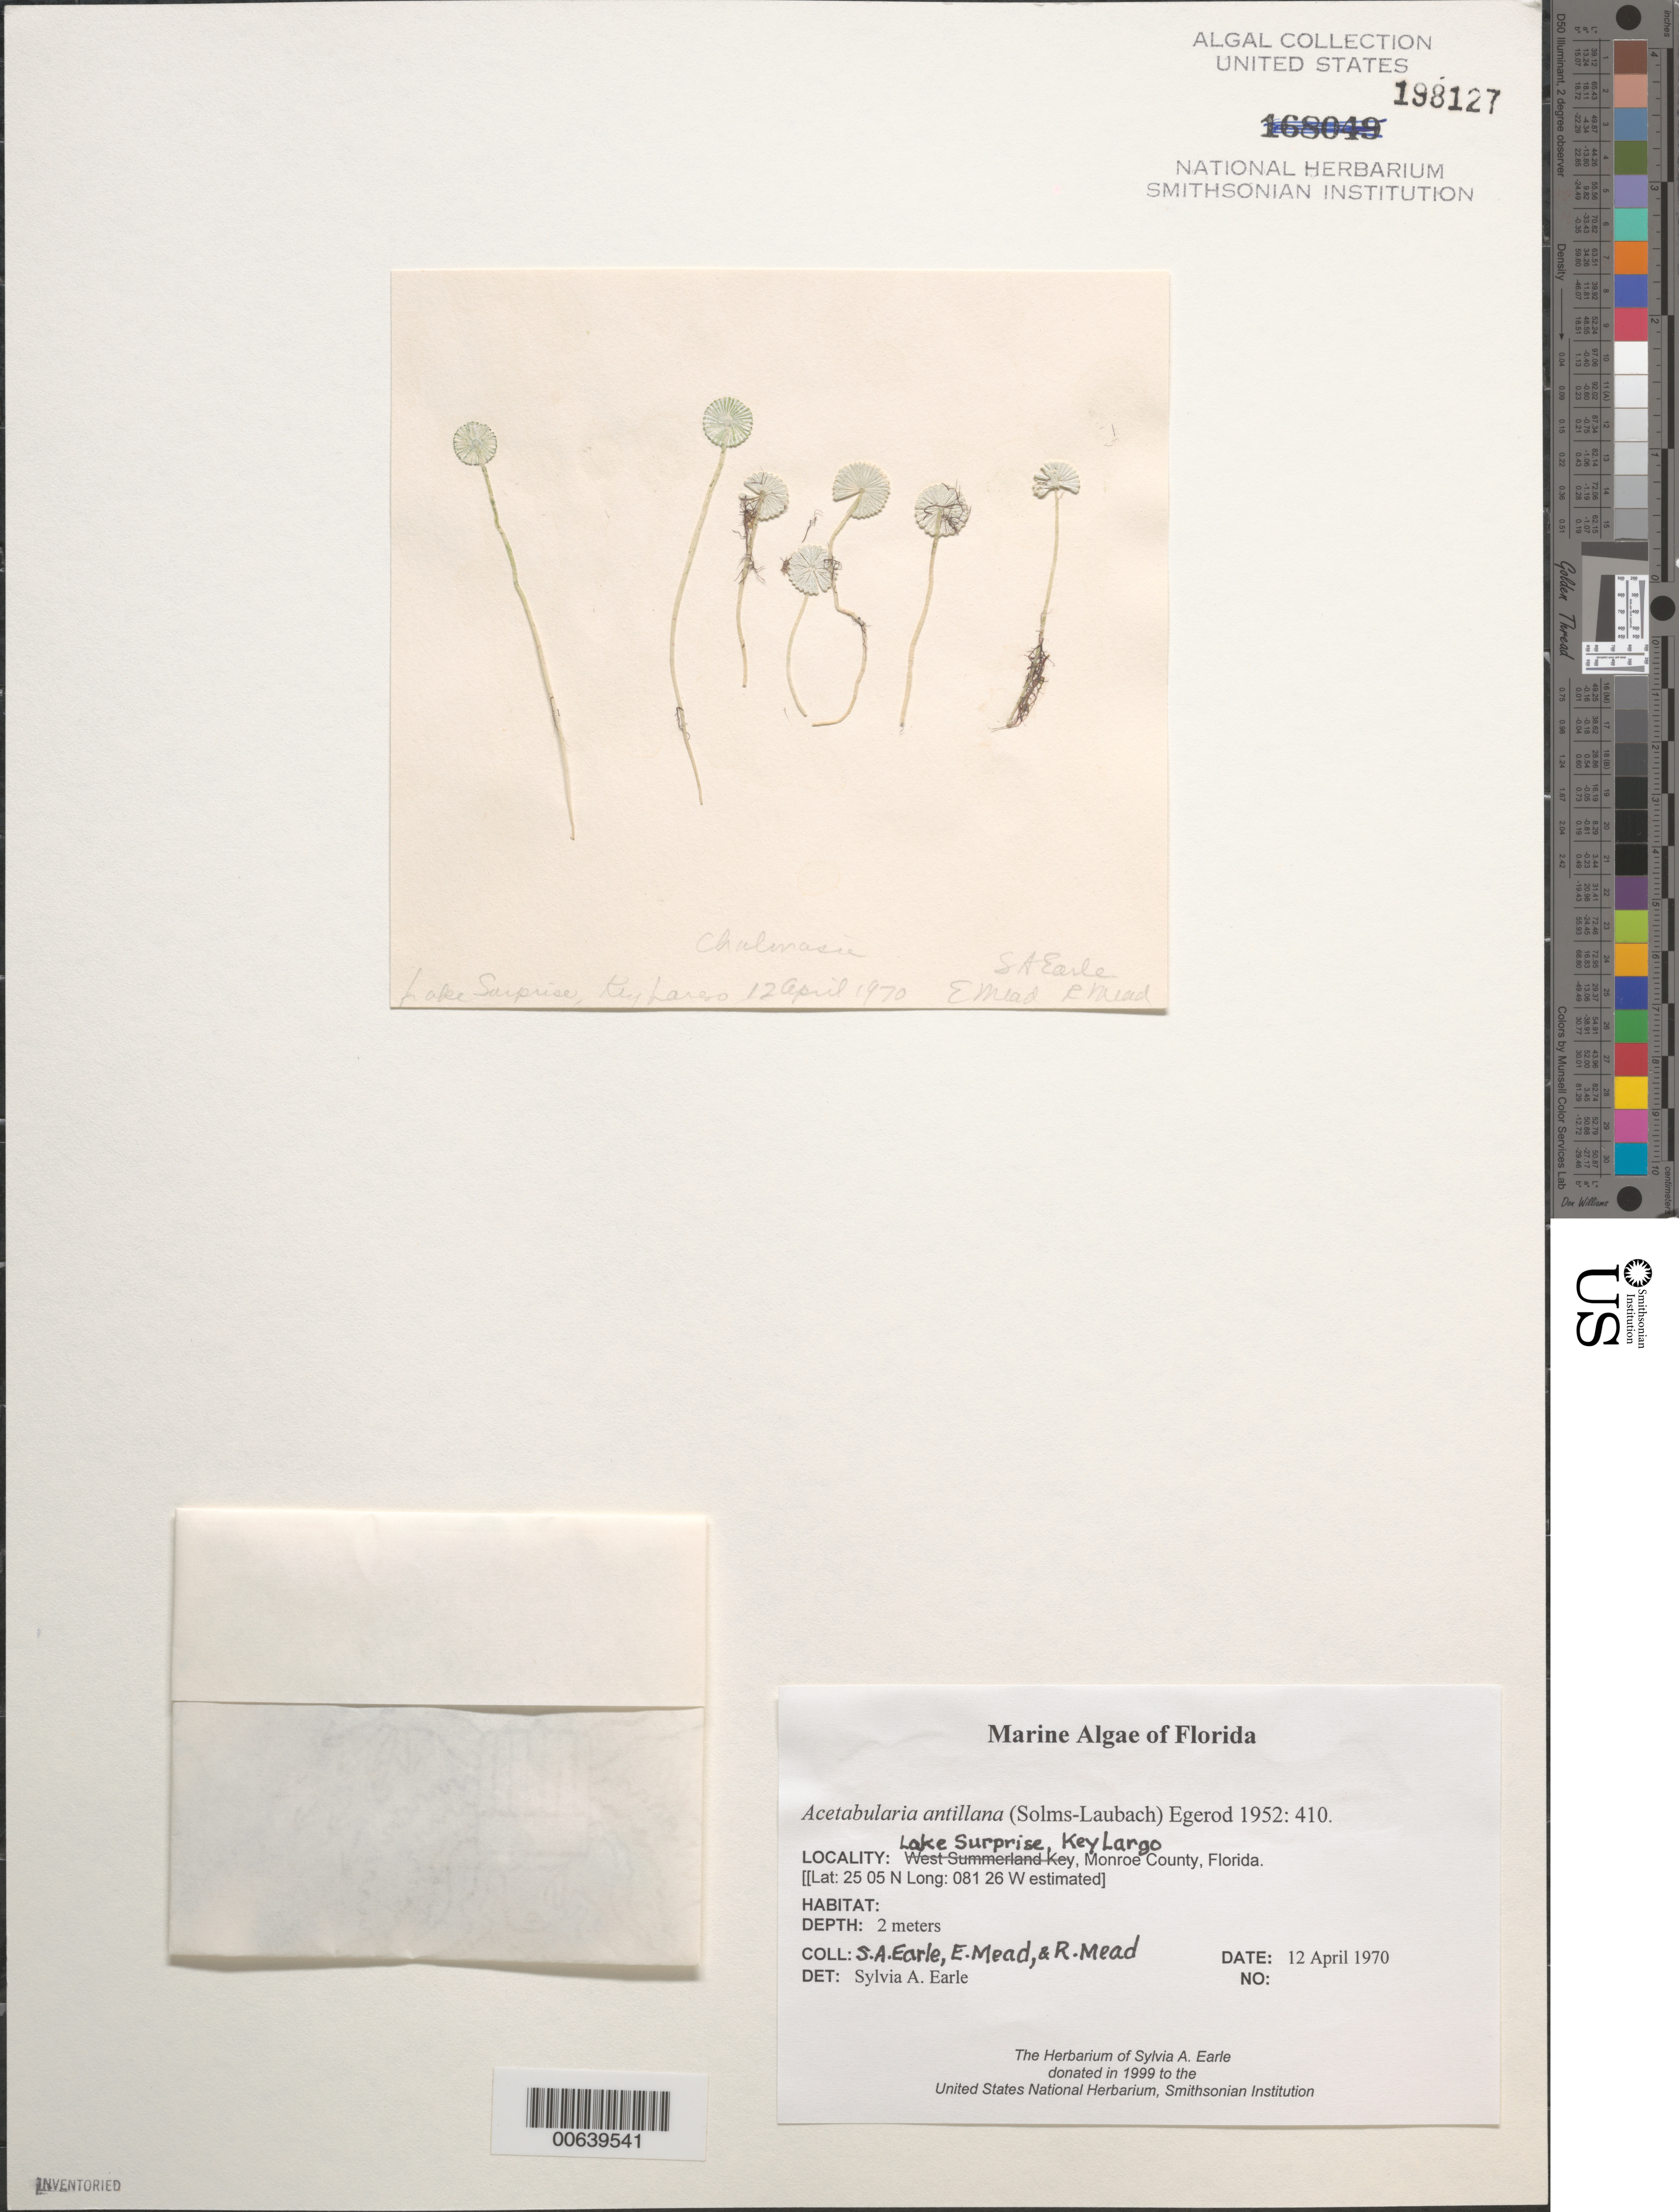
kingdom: Plantae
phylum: Chlorophyta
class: Ulvophyceae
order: Dasycladales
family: Polyphysaceae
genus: Chalmasia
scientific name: Chalmasia antillana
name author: Solms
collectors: S. A. Earle, E. Mead & R. Mead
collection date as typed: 12 Apr 1970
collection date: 1970-04-12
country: United States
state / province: Florida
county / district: Monroe County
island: Key Largo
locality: Lake Surprise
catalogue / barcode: US 198127